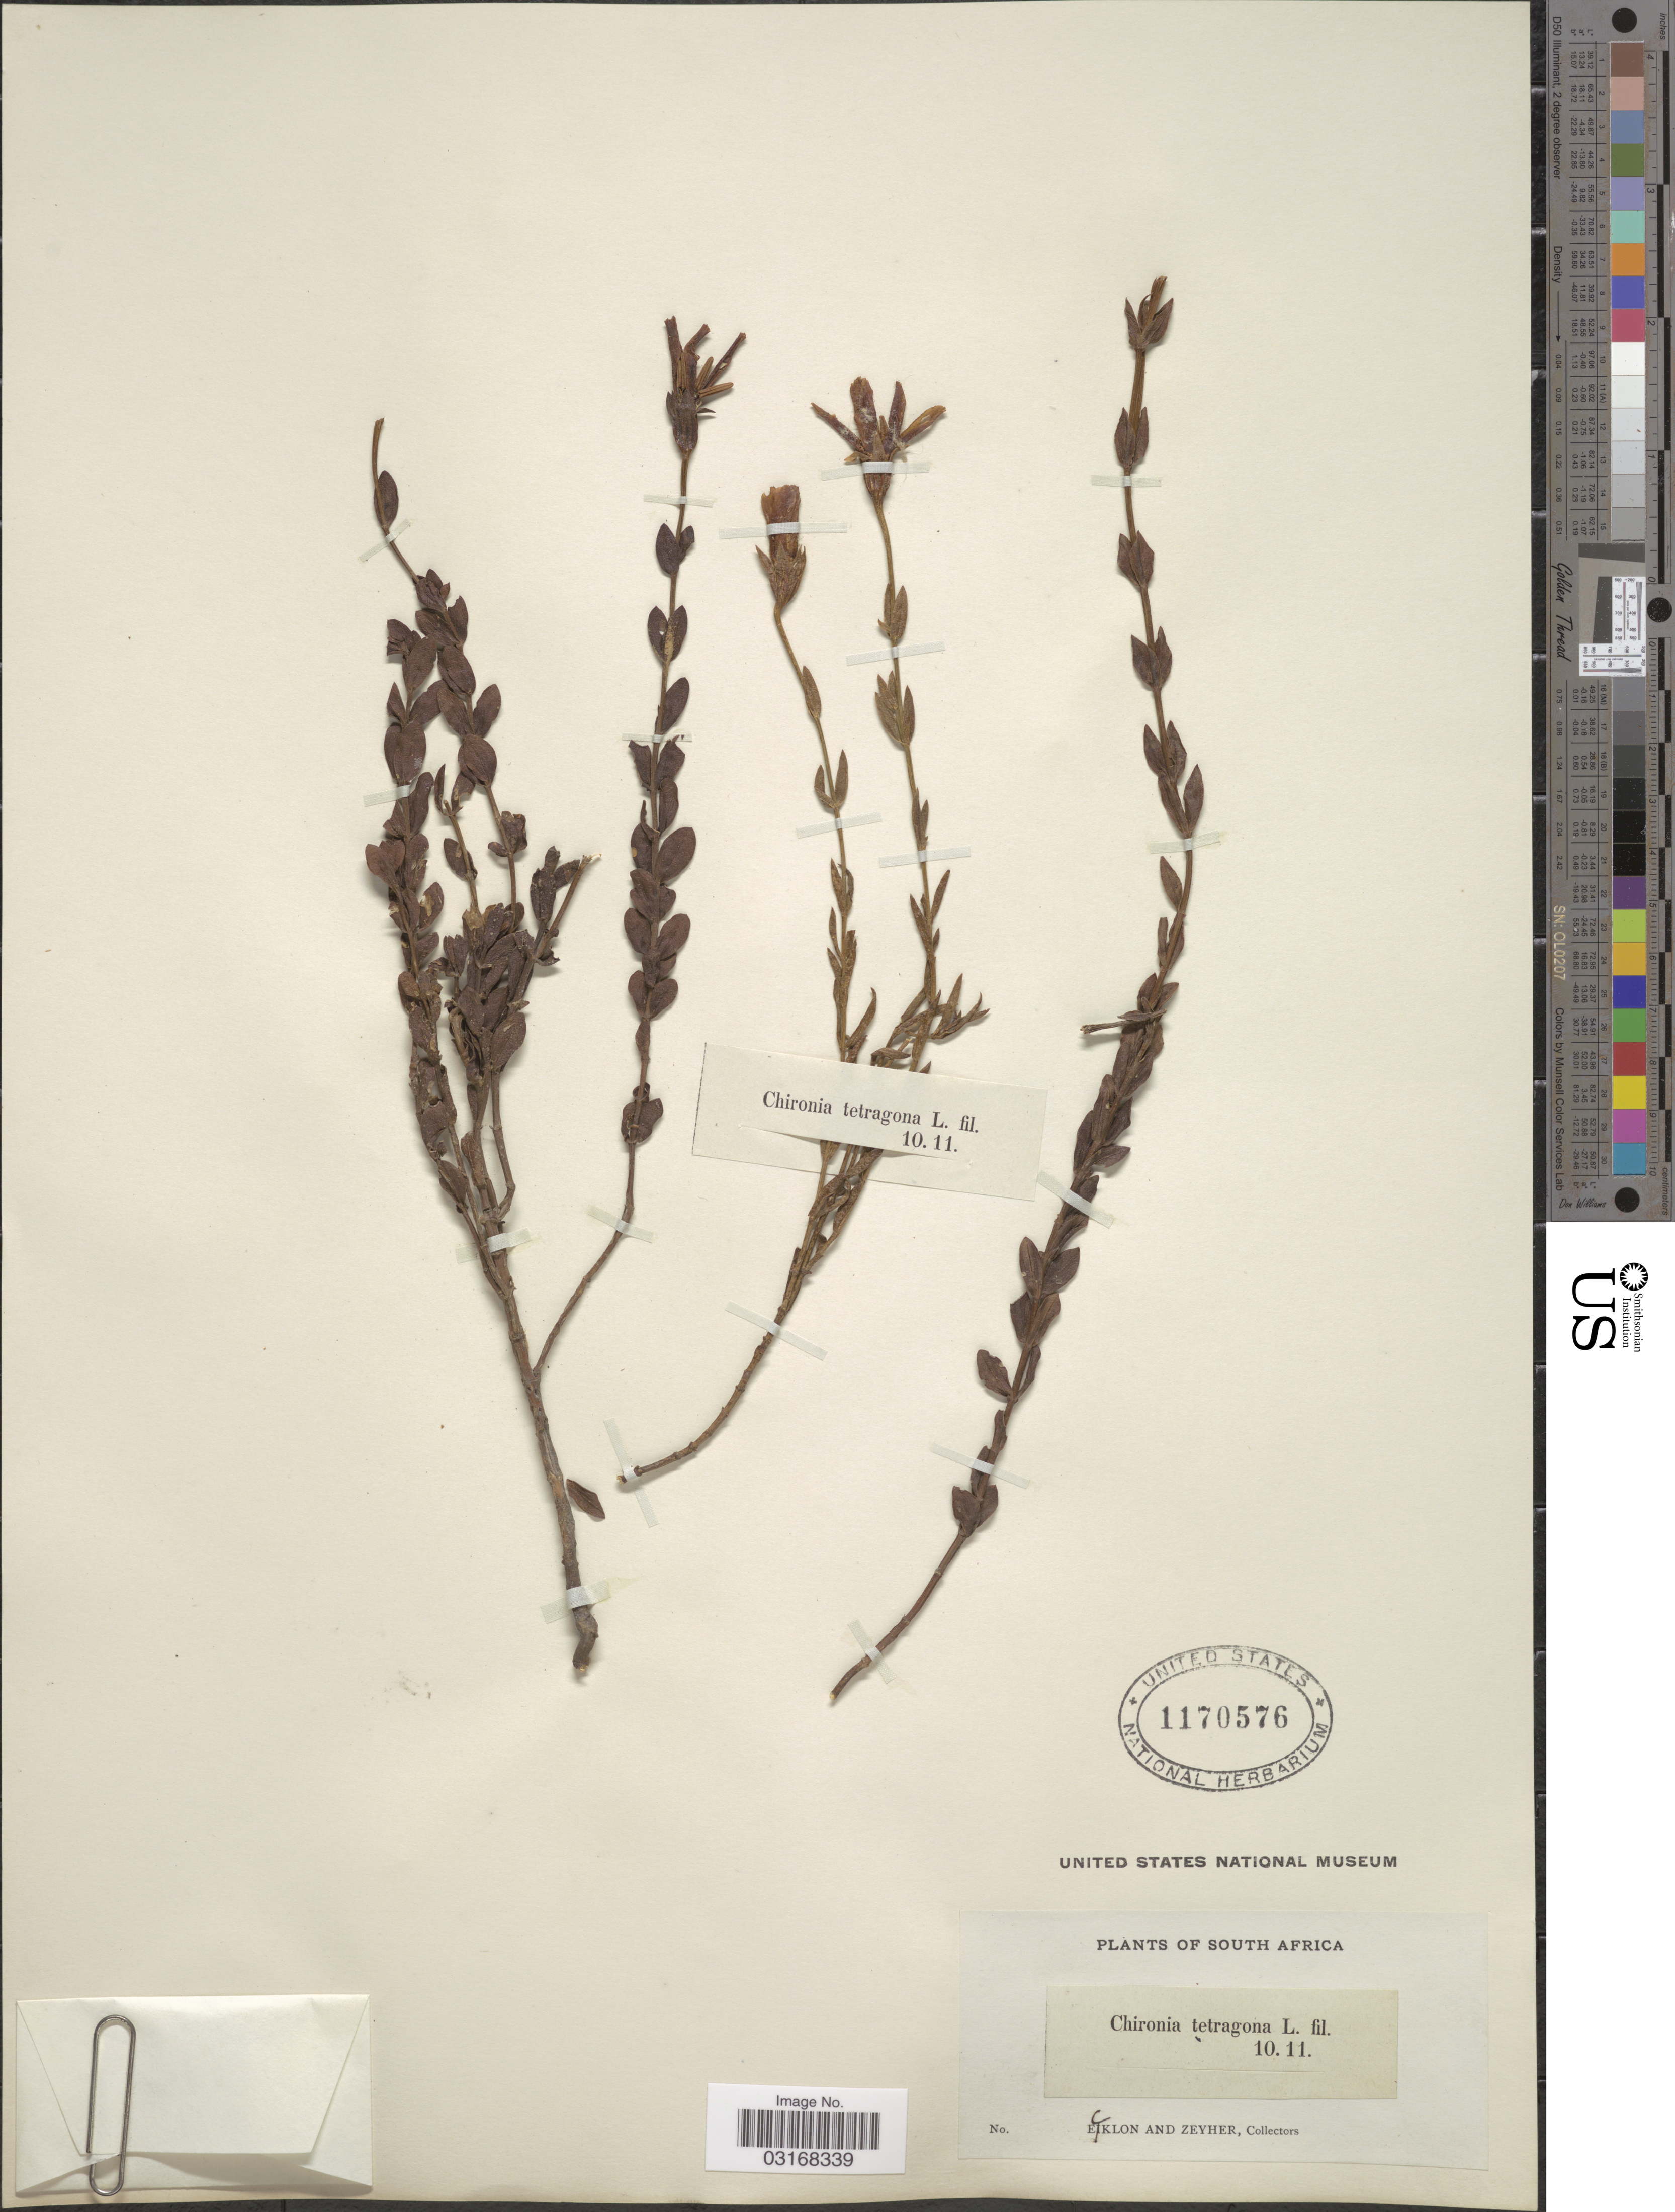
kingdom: Plantae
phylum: Tracheophyta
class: Magnoliopsida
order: Gentianales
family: Gentianaceae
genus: Chironia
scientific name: Chironia tetragona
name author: L. f.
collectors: -. Ecklon & -. Zeyher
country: South Africa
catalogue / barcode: US 1170576